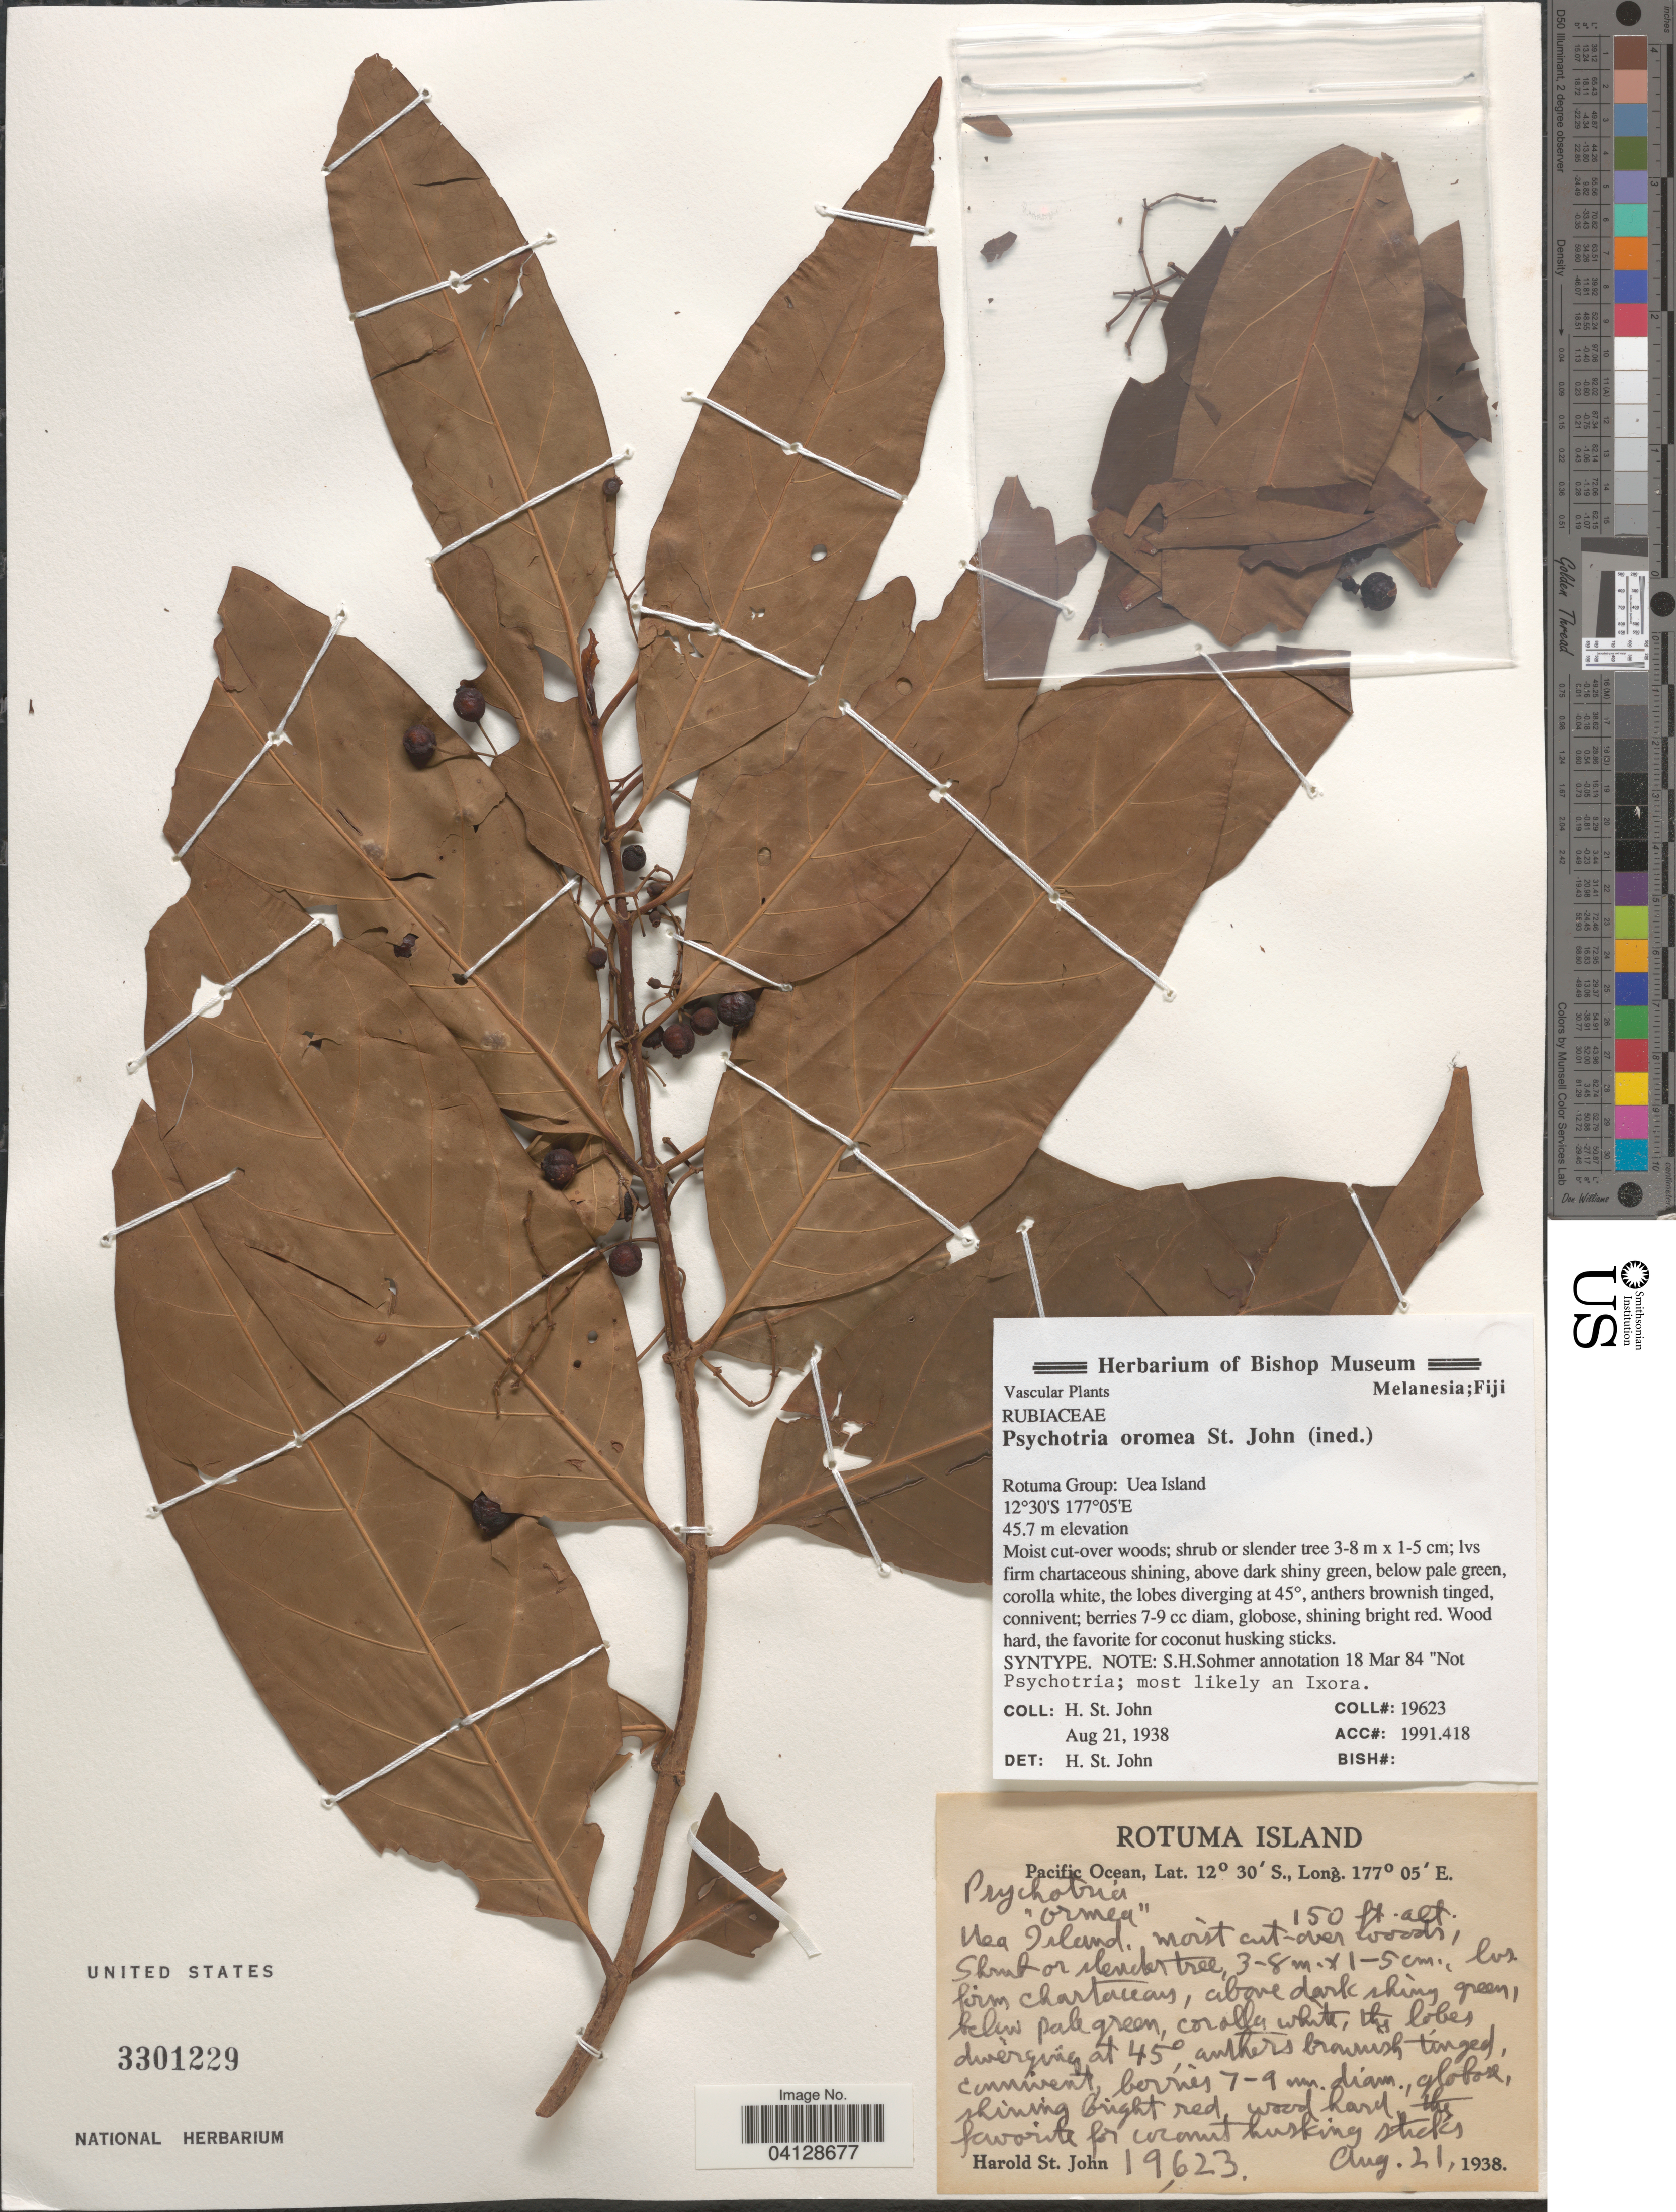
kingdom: Plantae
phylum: Tracheophyta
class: Magnoliopsida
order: Gentianales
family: Rubiaceae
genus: Psychotria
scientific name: Psychotria sp.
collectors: H. St. John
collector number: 19623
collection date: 1938-08-21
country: Fiji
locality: Melanesia. Rotuma Group: Uea Island. Pacific Ocean.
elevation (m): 45.7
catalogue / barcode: US 3301229